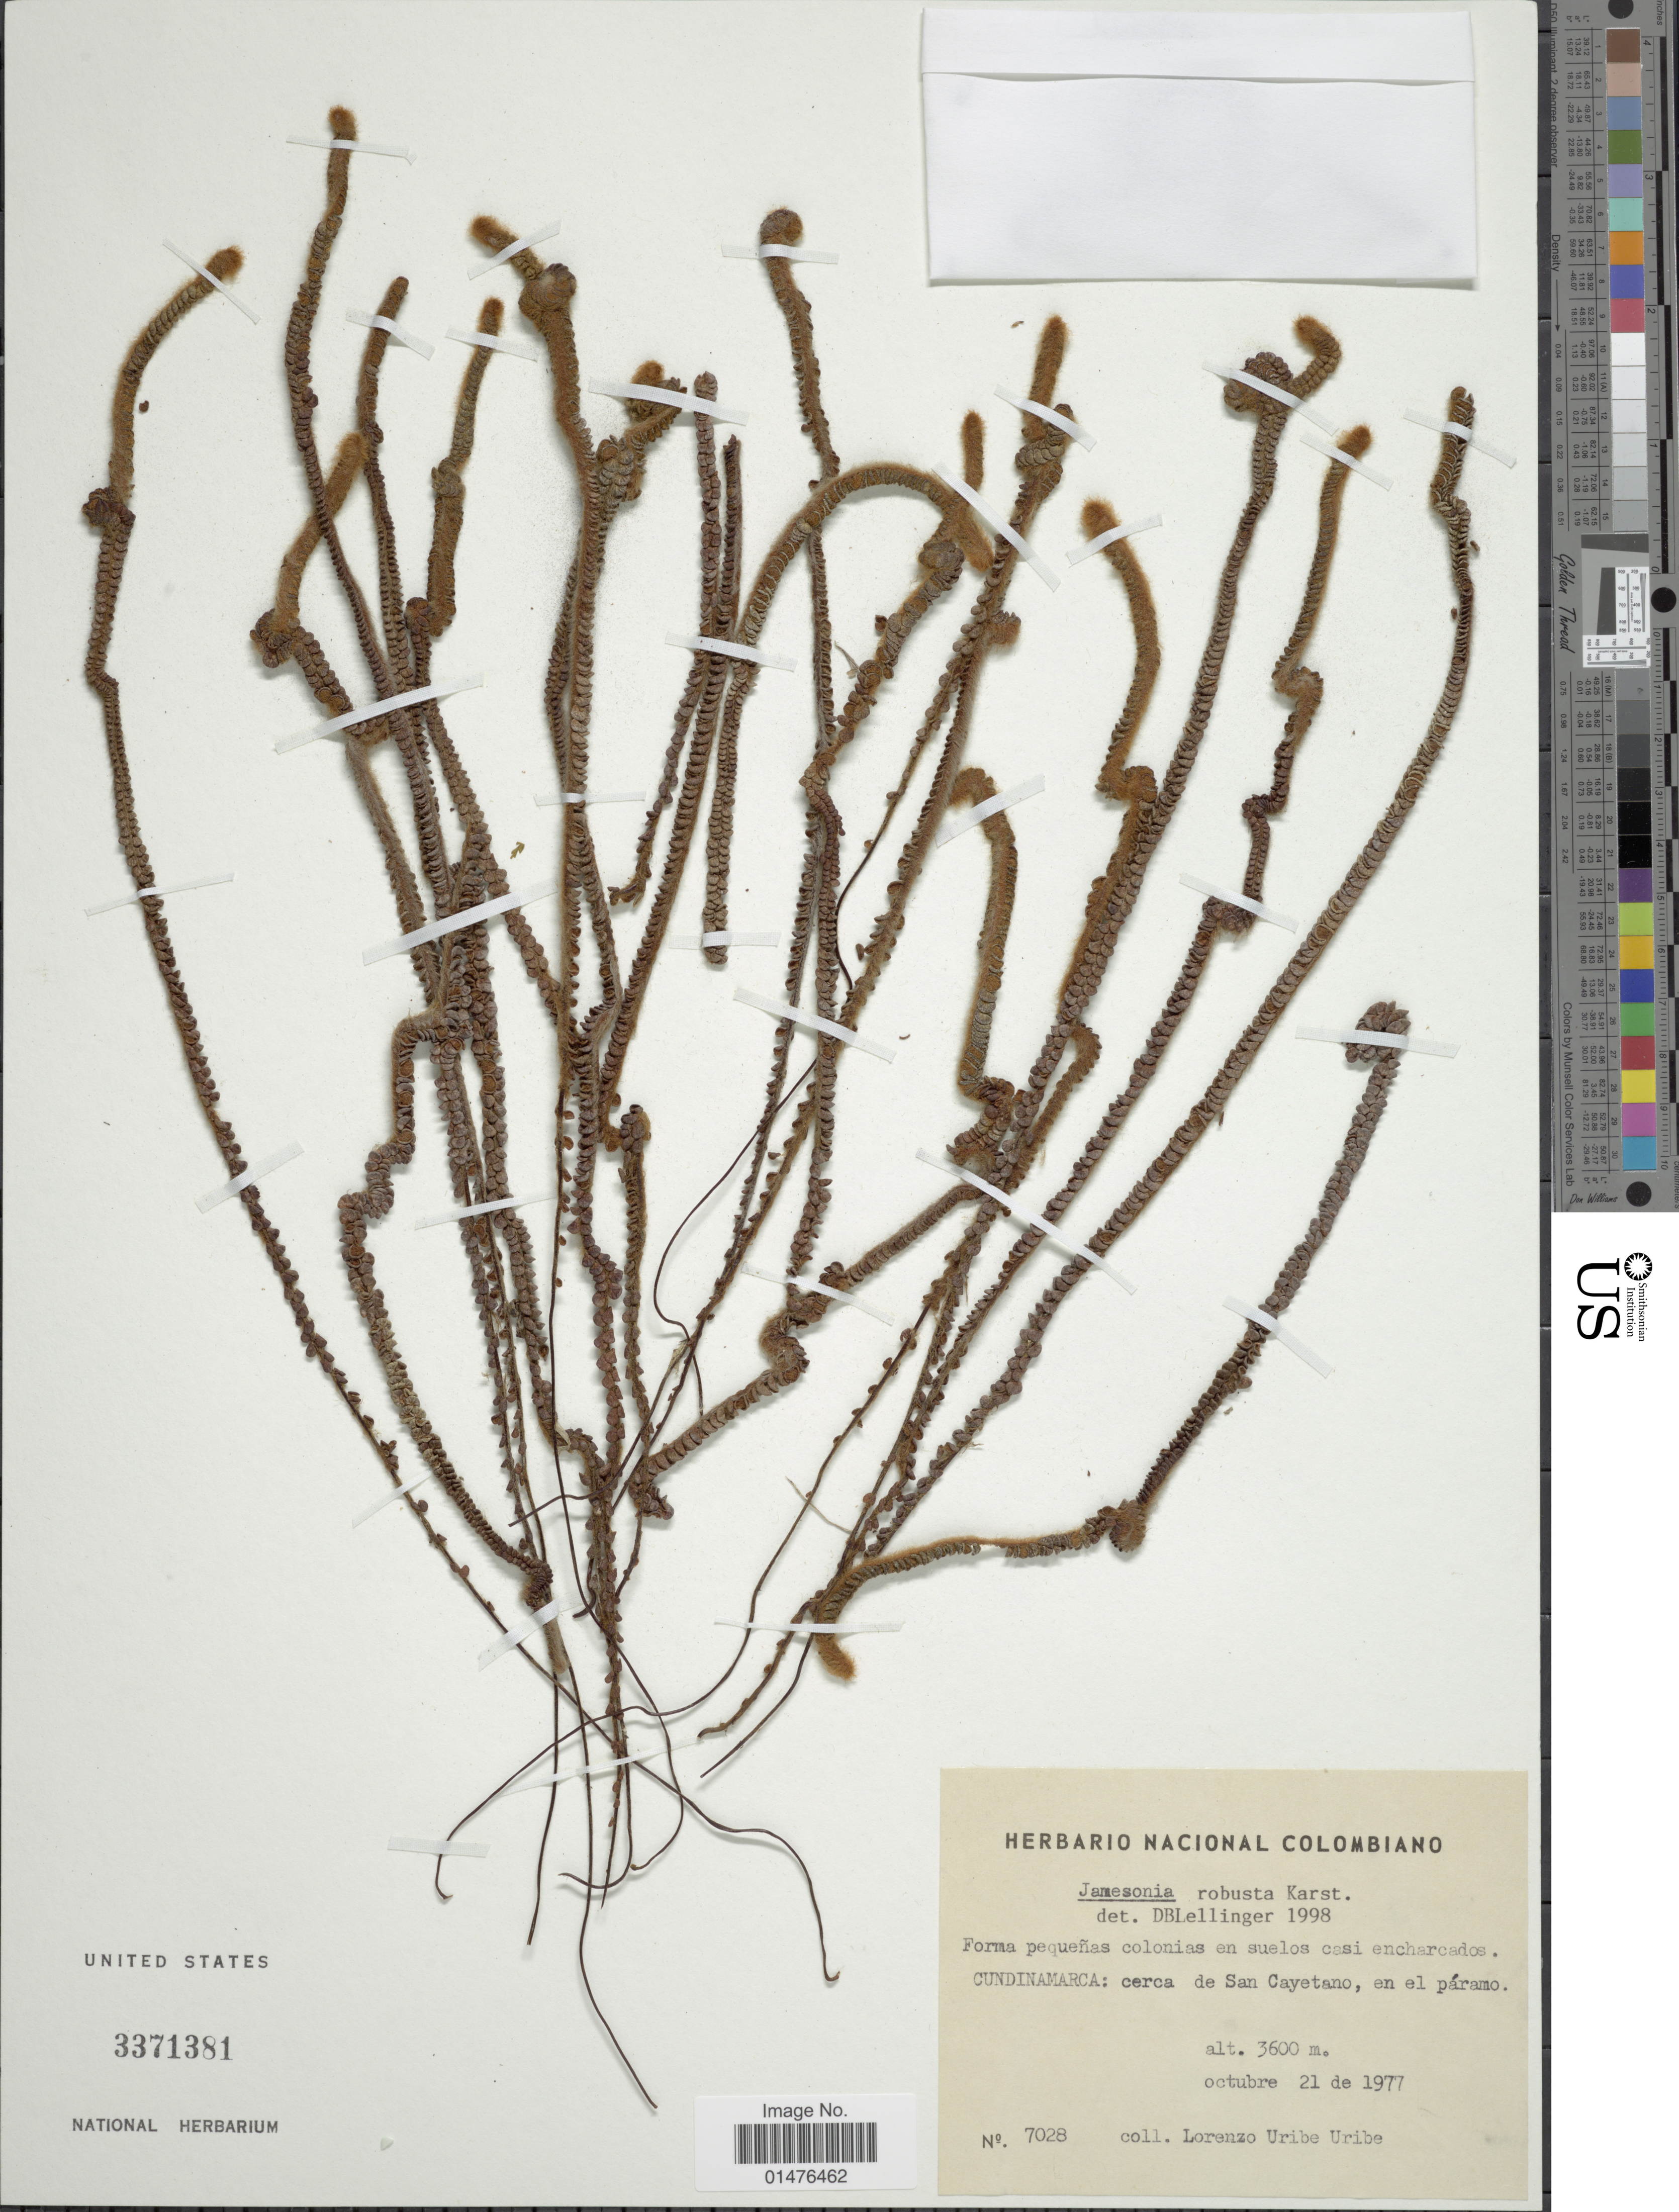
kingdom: Plantae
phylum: Tracheophyta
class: Polypodiopsida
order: Polypodiales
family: Pteridaceae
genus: Jamesonia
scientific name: Jamesonia robusta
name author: H. Karst.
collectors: L. Uribe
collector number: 7028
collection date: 1977-10-21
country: Colombia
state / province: Cundinamarca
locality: Cerca de San Cayetano, en el páramo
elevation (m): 3600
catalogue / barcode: US 3371381